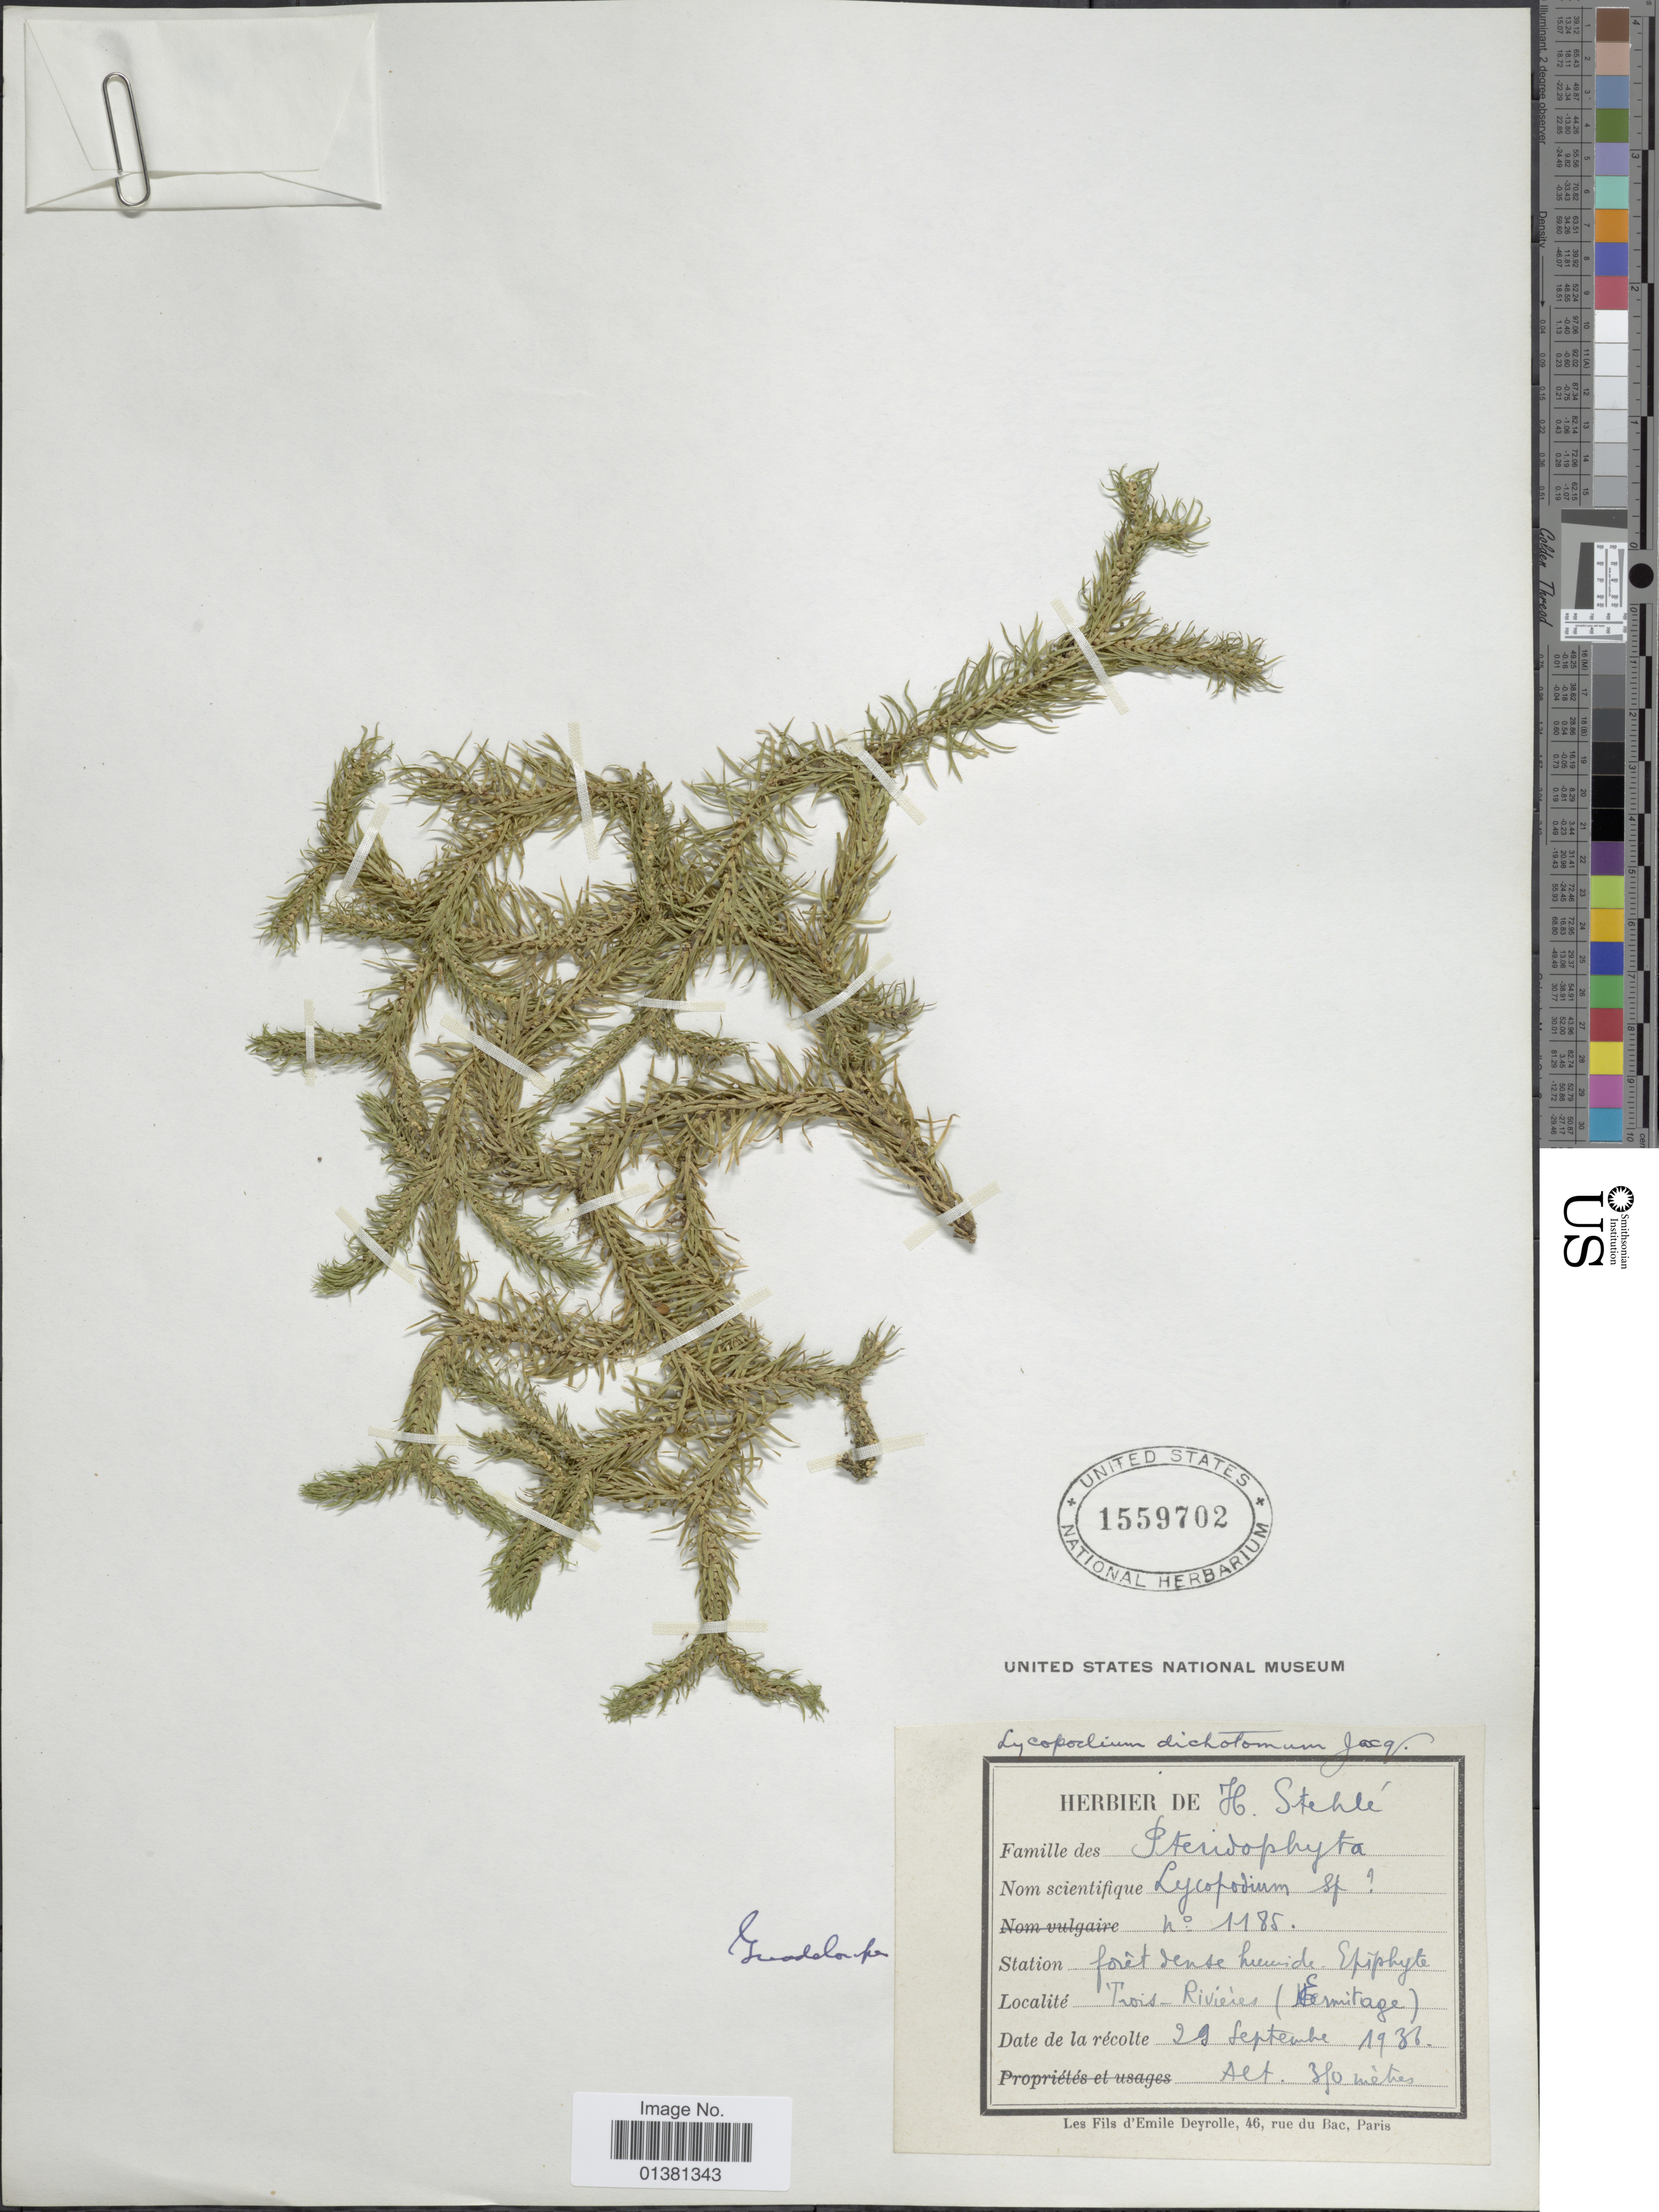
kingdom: Plantae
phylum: Tracheophyta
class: Lycopodiopsida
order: Lycopodiales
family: Lycopodiaceae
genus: Phlegmariurus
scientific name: Phlegmariurus dichotomus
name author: (Jacq.) W.H. Wagner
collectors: H. Stehlé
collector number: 1185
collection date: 1936-09-29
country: Guadeloupe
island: Basse-Terre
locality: Forêt dense humide, Trois Rivieres (Ermitage).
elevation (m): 390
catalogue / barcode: US 1559702